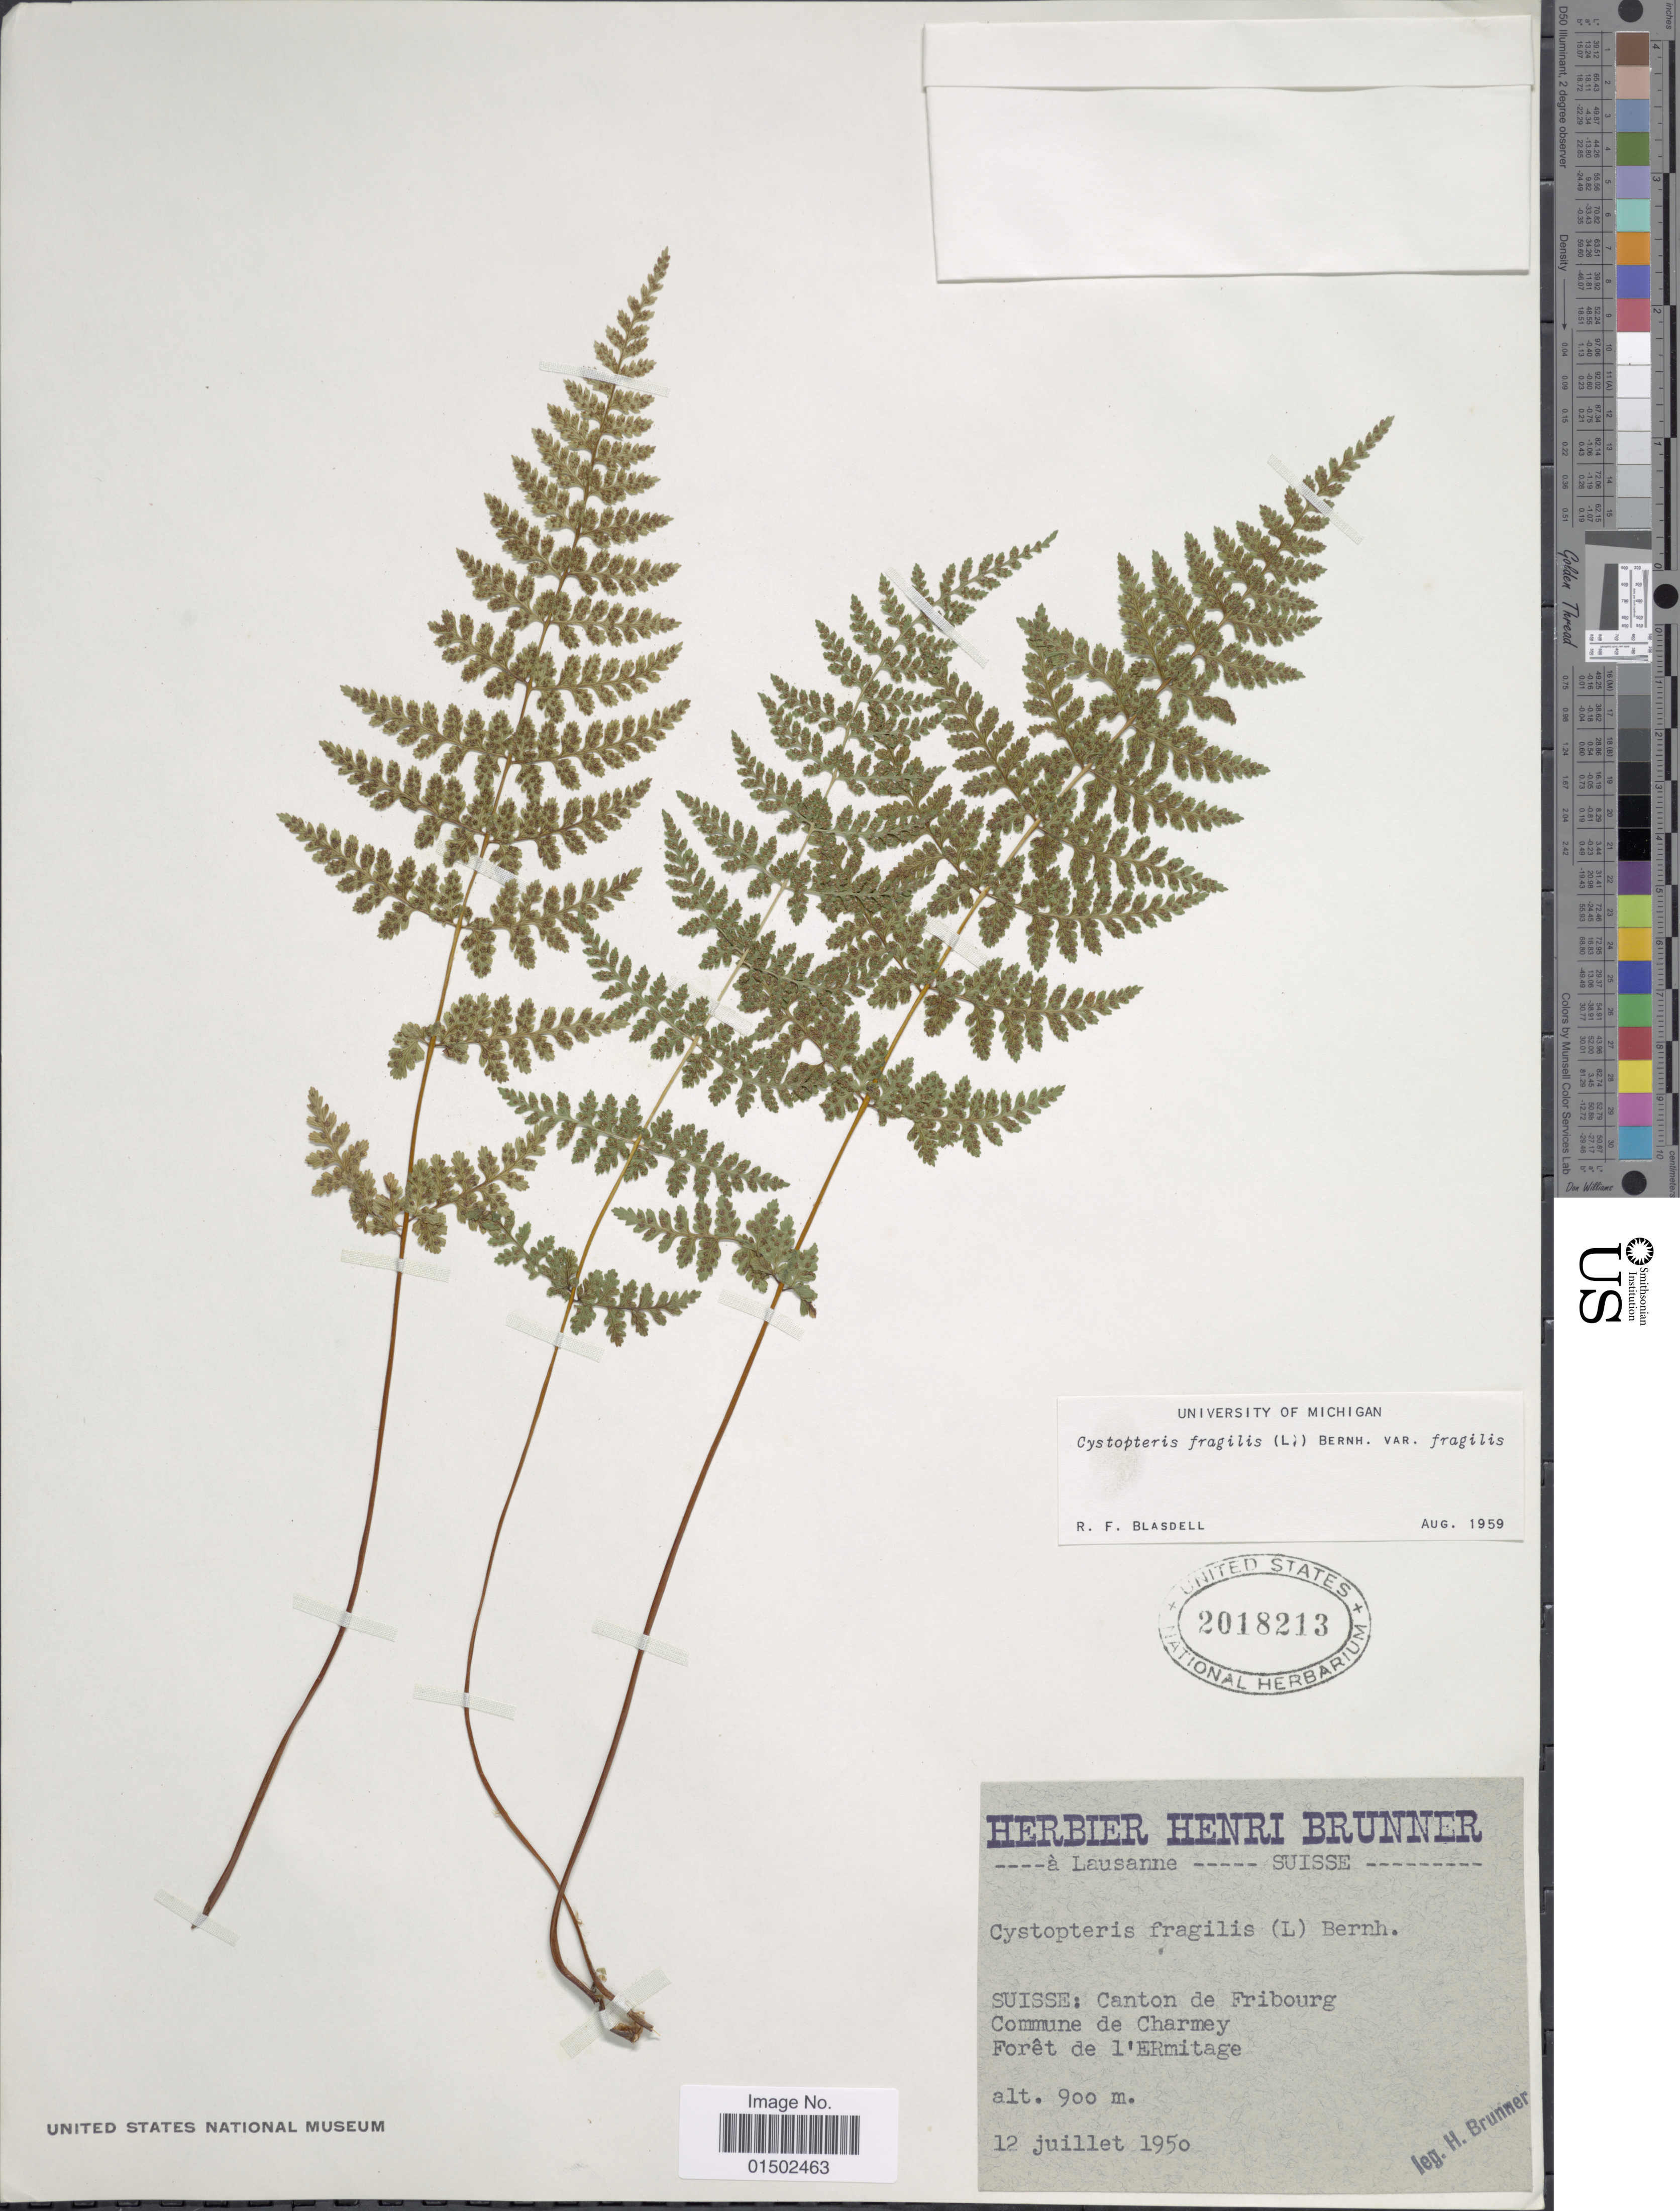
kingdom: Plantae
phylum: Tracheophyta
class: Polypodiopsida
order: Polypodiales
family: Cystopteridaceae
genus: Cystopteris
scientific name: Cystopteris fragilis var. fragilis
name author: (L.) Bernh.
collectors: H. Brunner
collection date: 1950-06-12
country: Switzerland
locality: Canton de Fribourg, Commune de Charmey, Foret de l'ERmitage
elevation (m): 900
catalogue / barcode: US 2018213